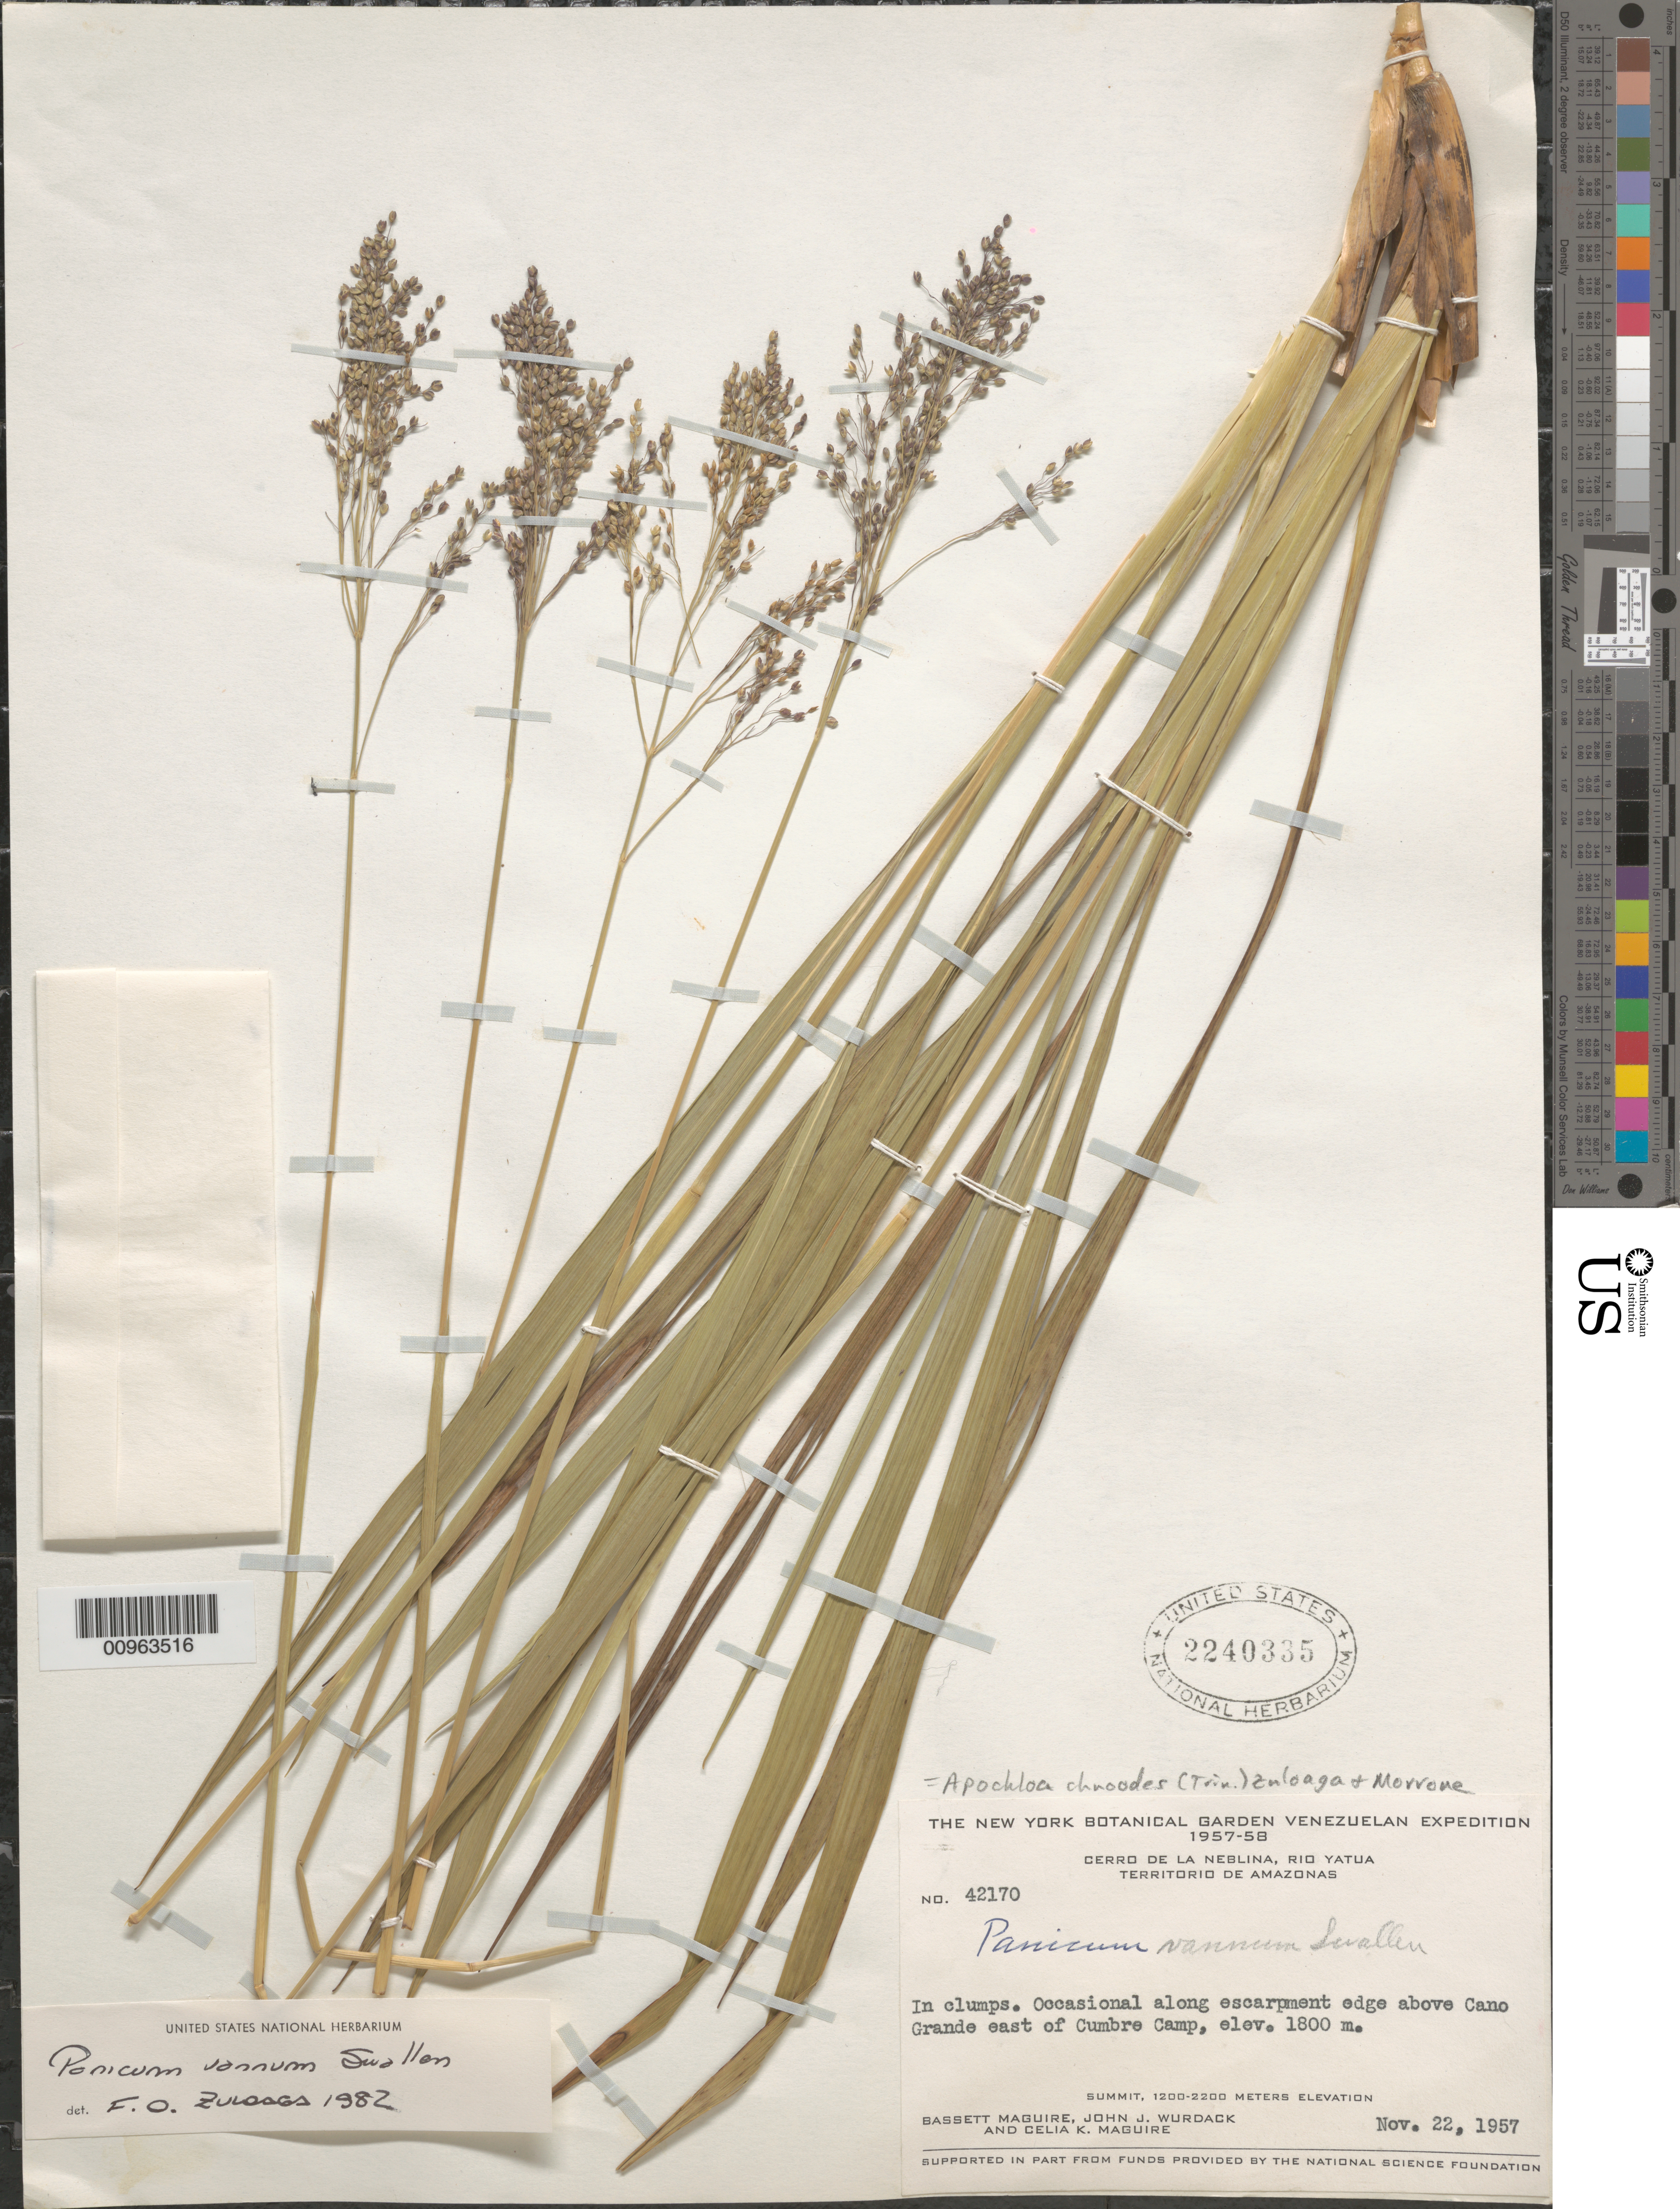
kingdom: Plantae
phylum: Tracheophyta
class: Liliopsida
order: Poales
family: Poaceae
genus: Apochloa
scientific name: Apochloa chnoodes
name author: (Trin.) Zuloaga & Morrone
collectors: B. Maguire, J. J. Wurdack & C. K. Maguire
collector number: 42170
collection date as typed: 22-Nov-57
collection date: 1957-11-22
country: Venezuela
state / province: Amazonas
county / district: Río Negro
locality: Cerro de la Neblina, Río Yatua, along Cañon Grande, E of Cumbre Camp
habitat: Along escarpment edge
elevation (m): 1800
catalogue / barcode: US 2240335